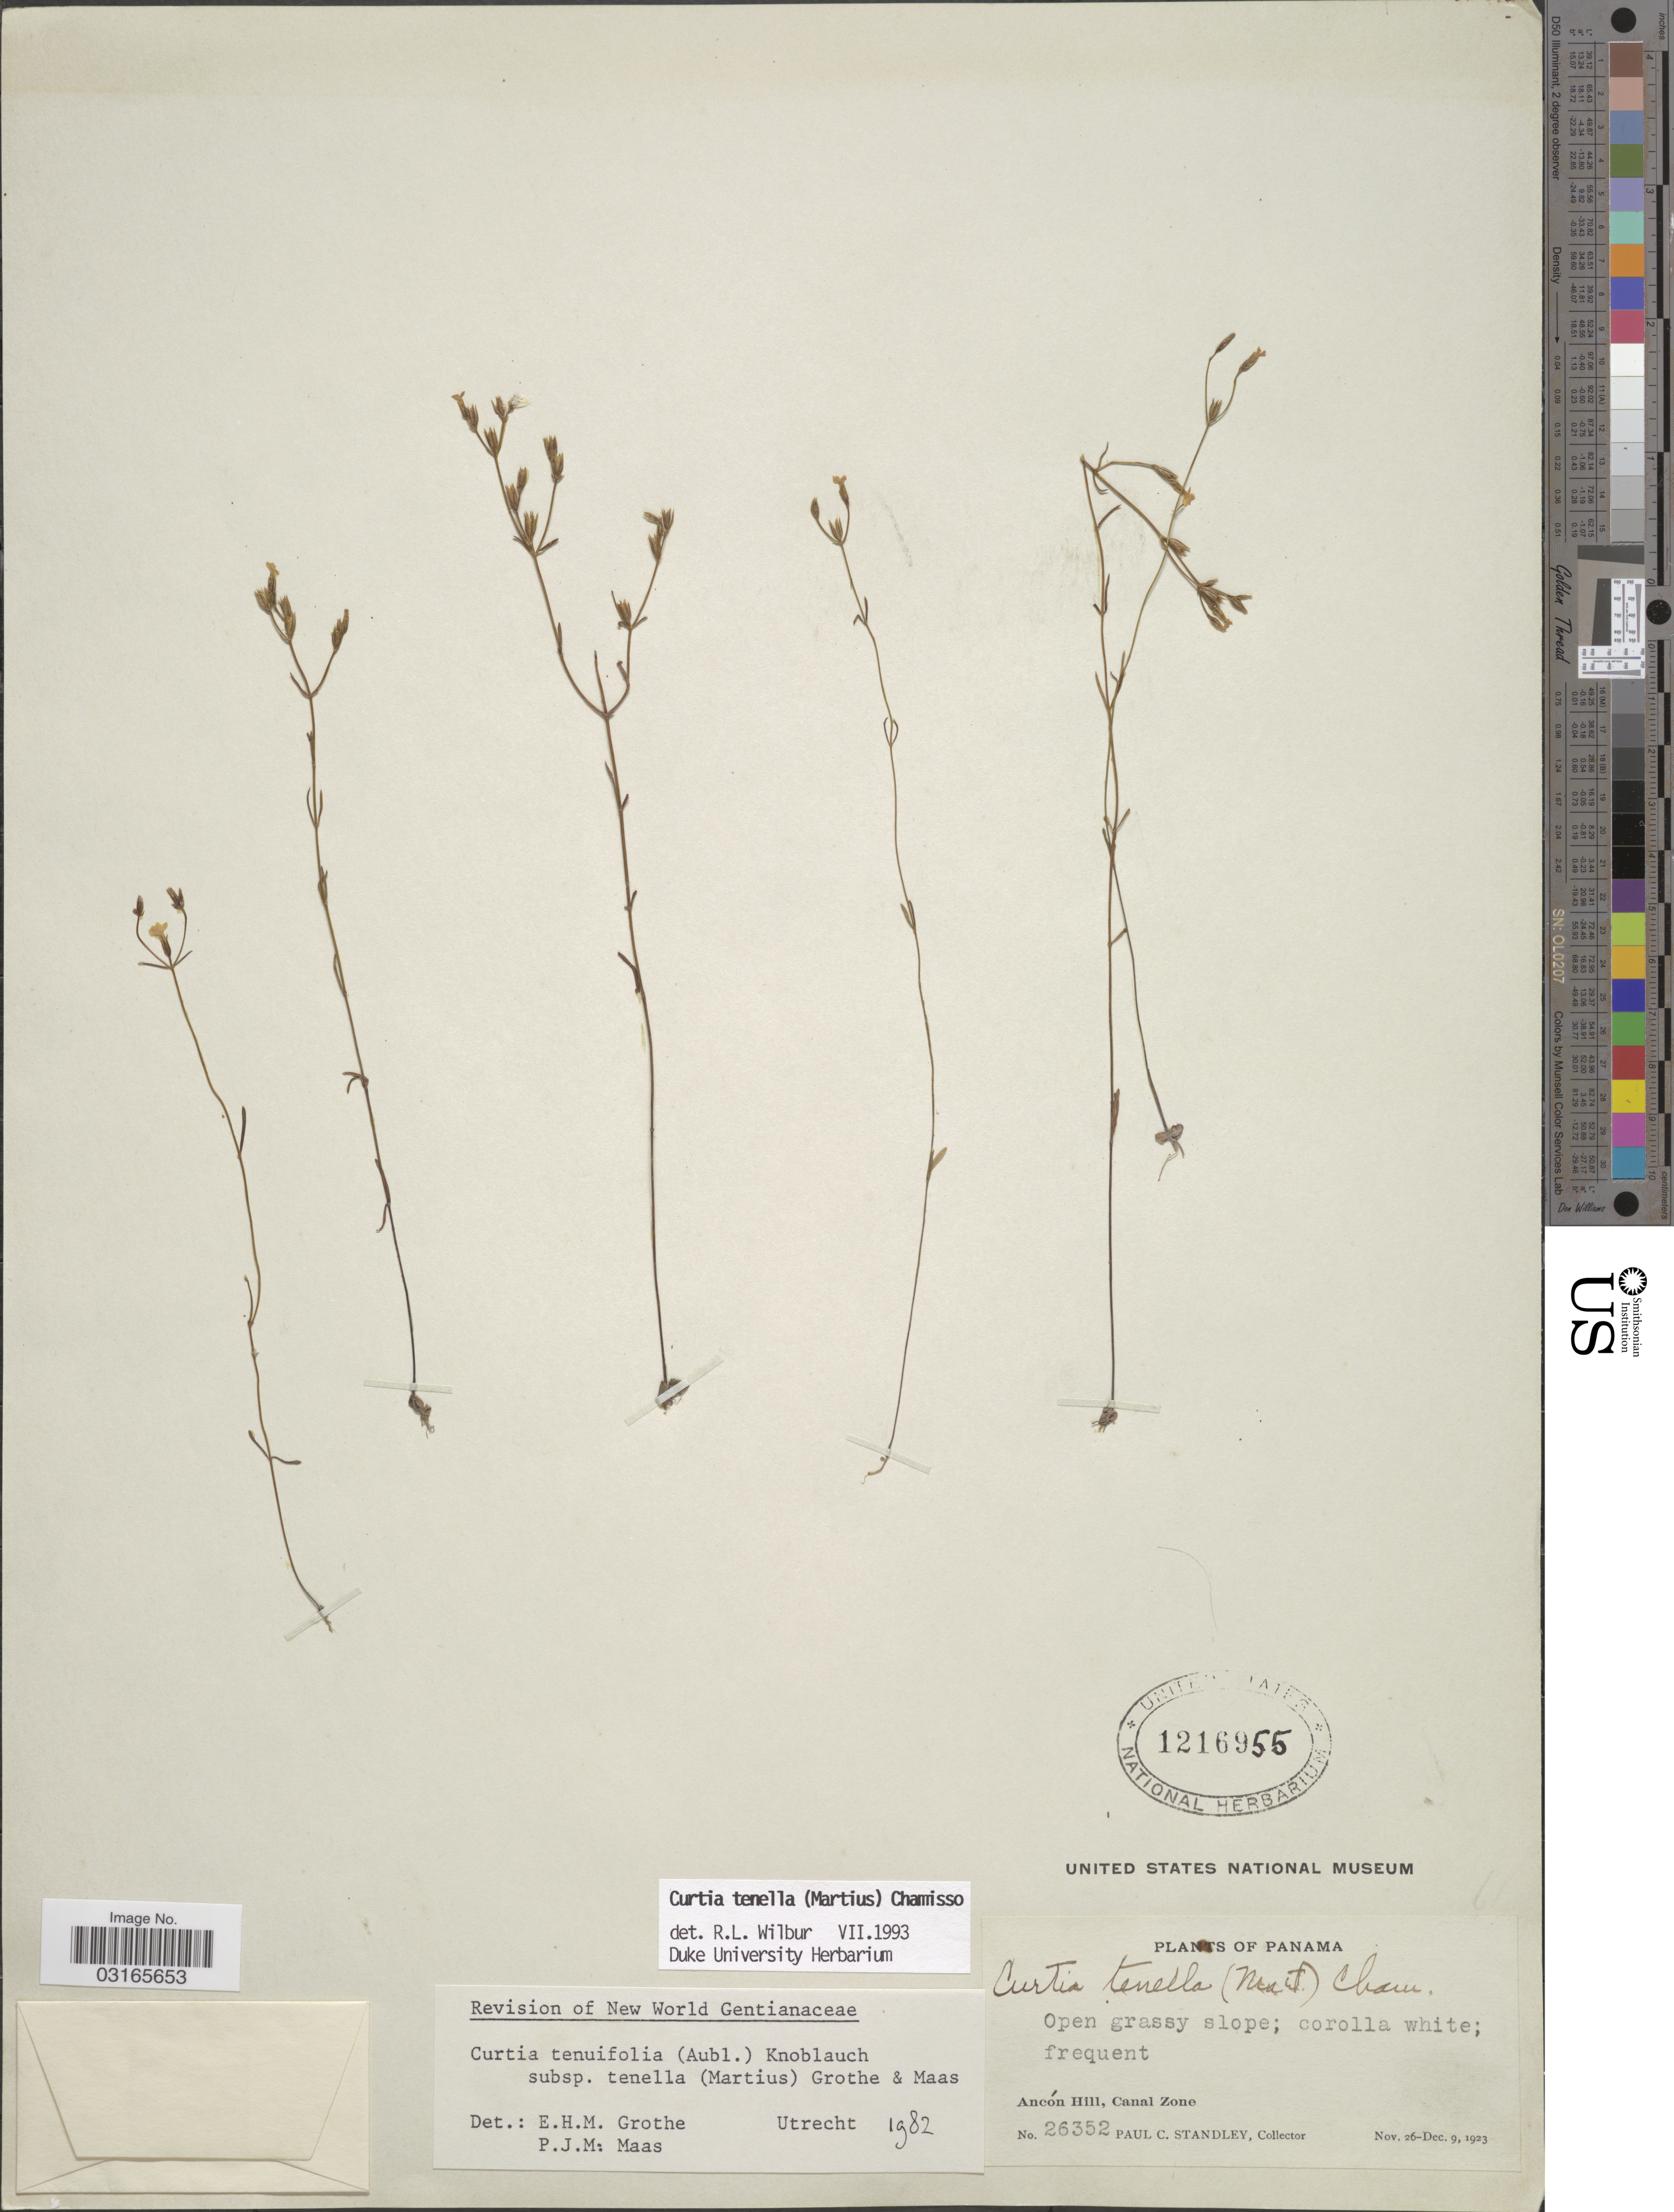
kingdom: Plantae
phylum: Tracheophyta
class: Magnoliopsida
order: Gentianales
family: Gentianaceae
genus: Curtia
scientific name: Curtia tenella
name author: (Mart.) Cham.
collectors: P. C. Standley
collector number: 26352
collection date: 1923-11-26/1923-12-09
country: Panama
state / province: Colón / Panamá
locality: Ancón Hill, Canal Zone.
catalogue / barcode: US 1216955